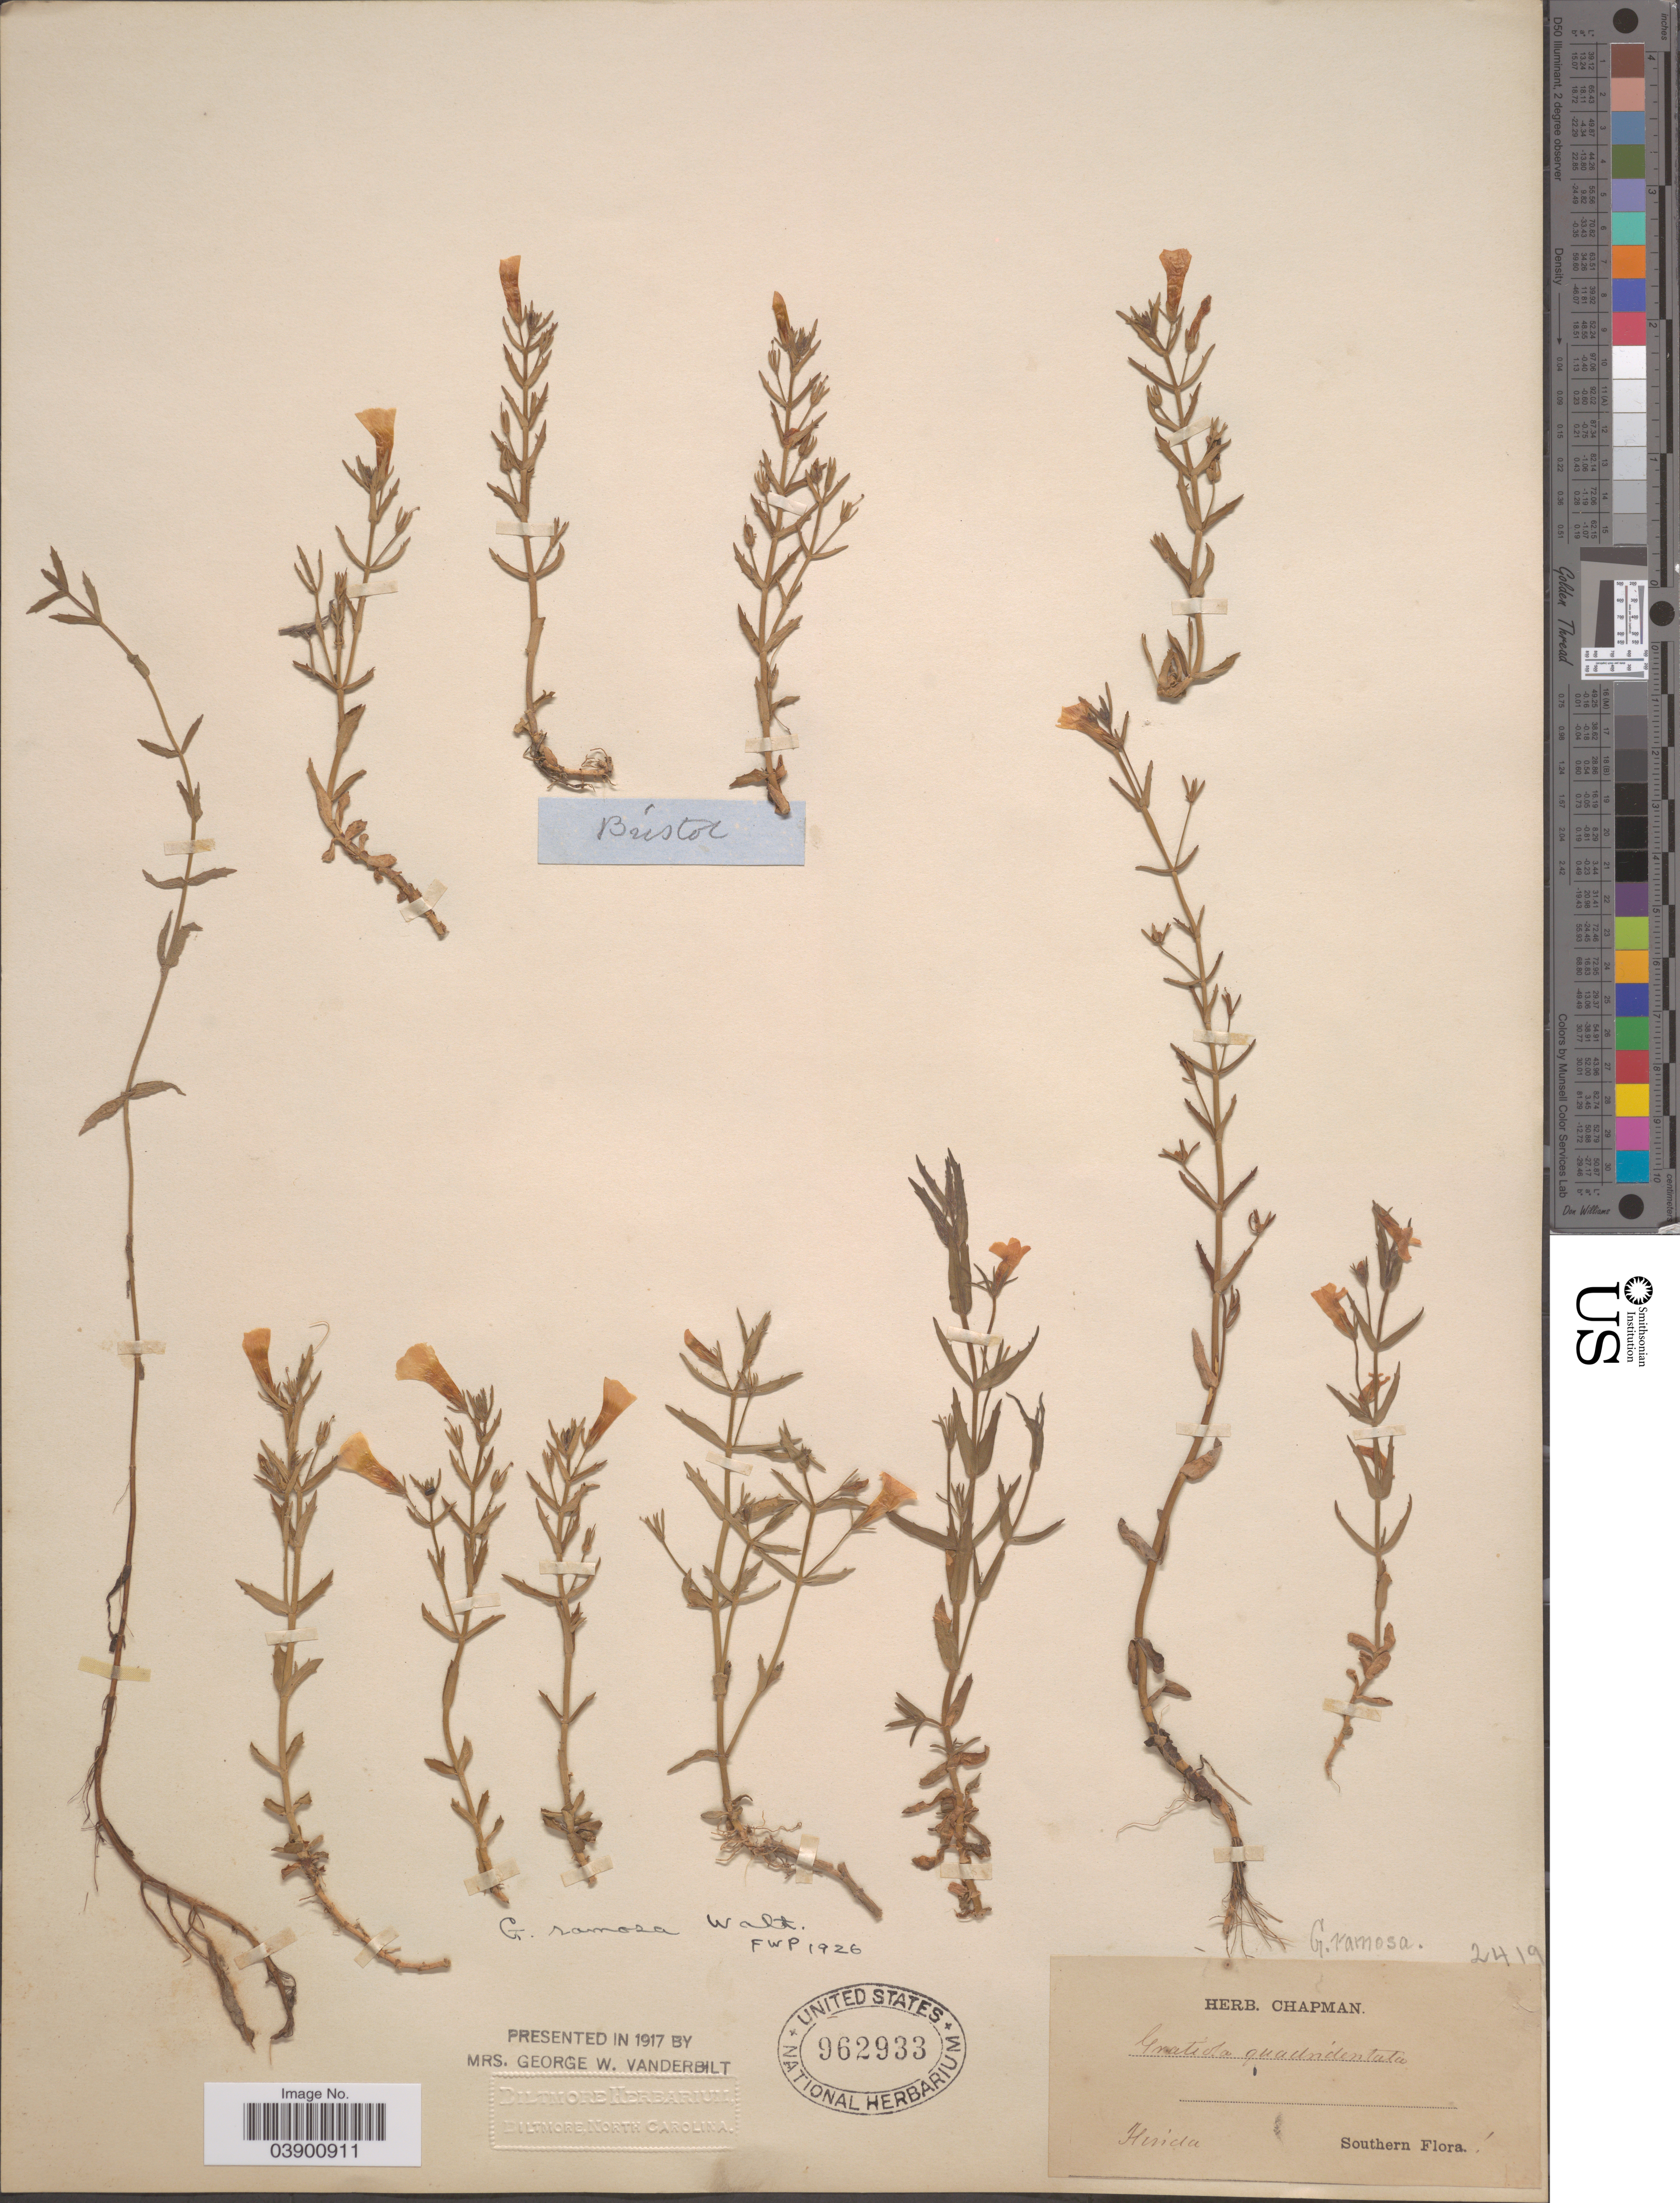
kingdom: Plantae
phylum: Tracheophyta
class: Magnoliopsida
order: Lamiales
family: Plantaginaceae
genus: Gratiola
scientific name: Gratiola ramosa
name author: Walter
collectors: ex herb. Chapman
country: United States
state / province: Florida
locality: Southern Flora.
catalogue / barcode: US 962933